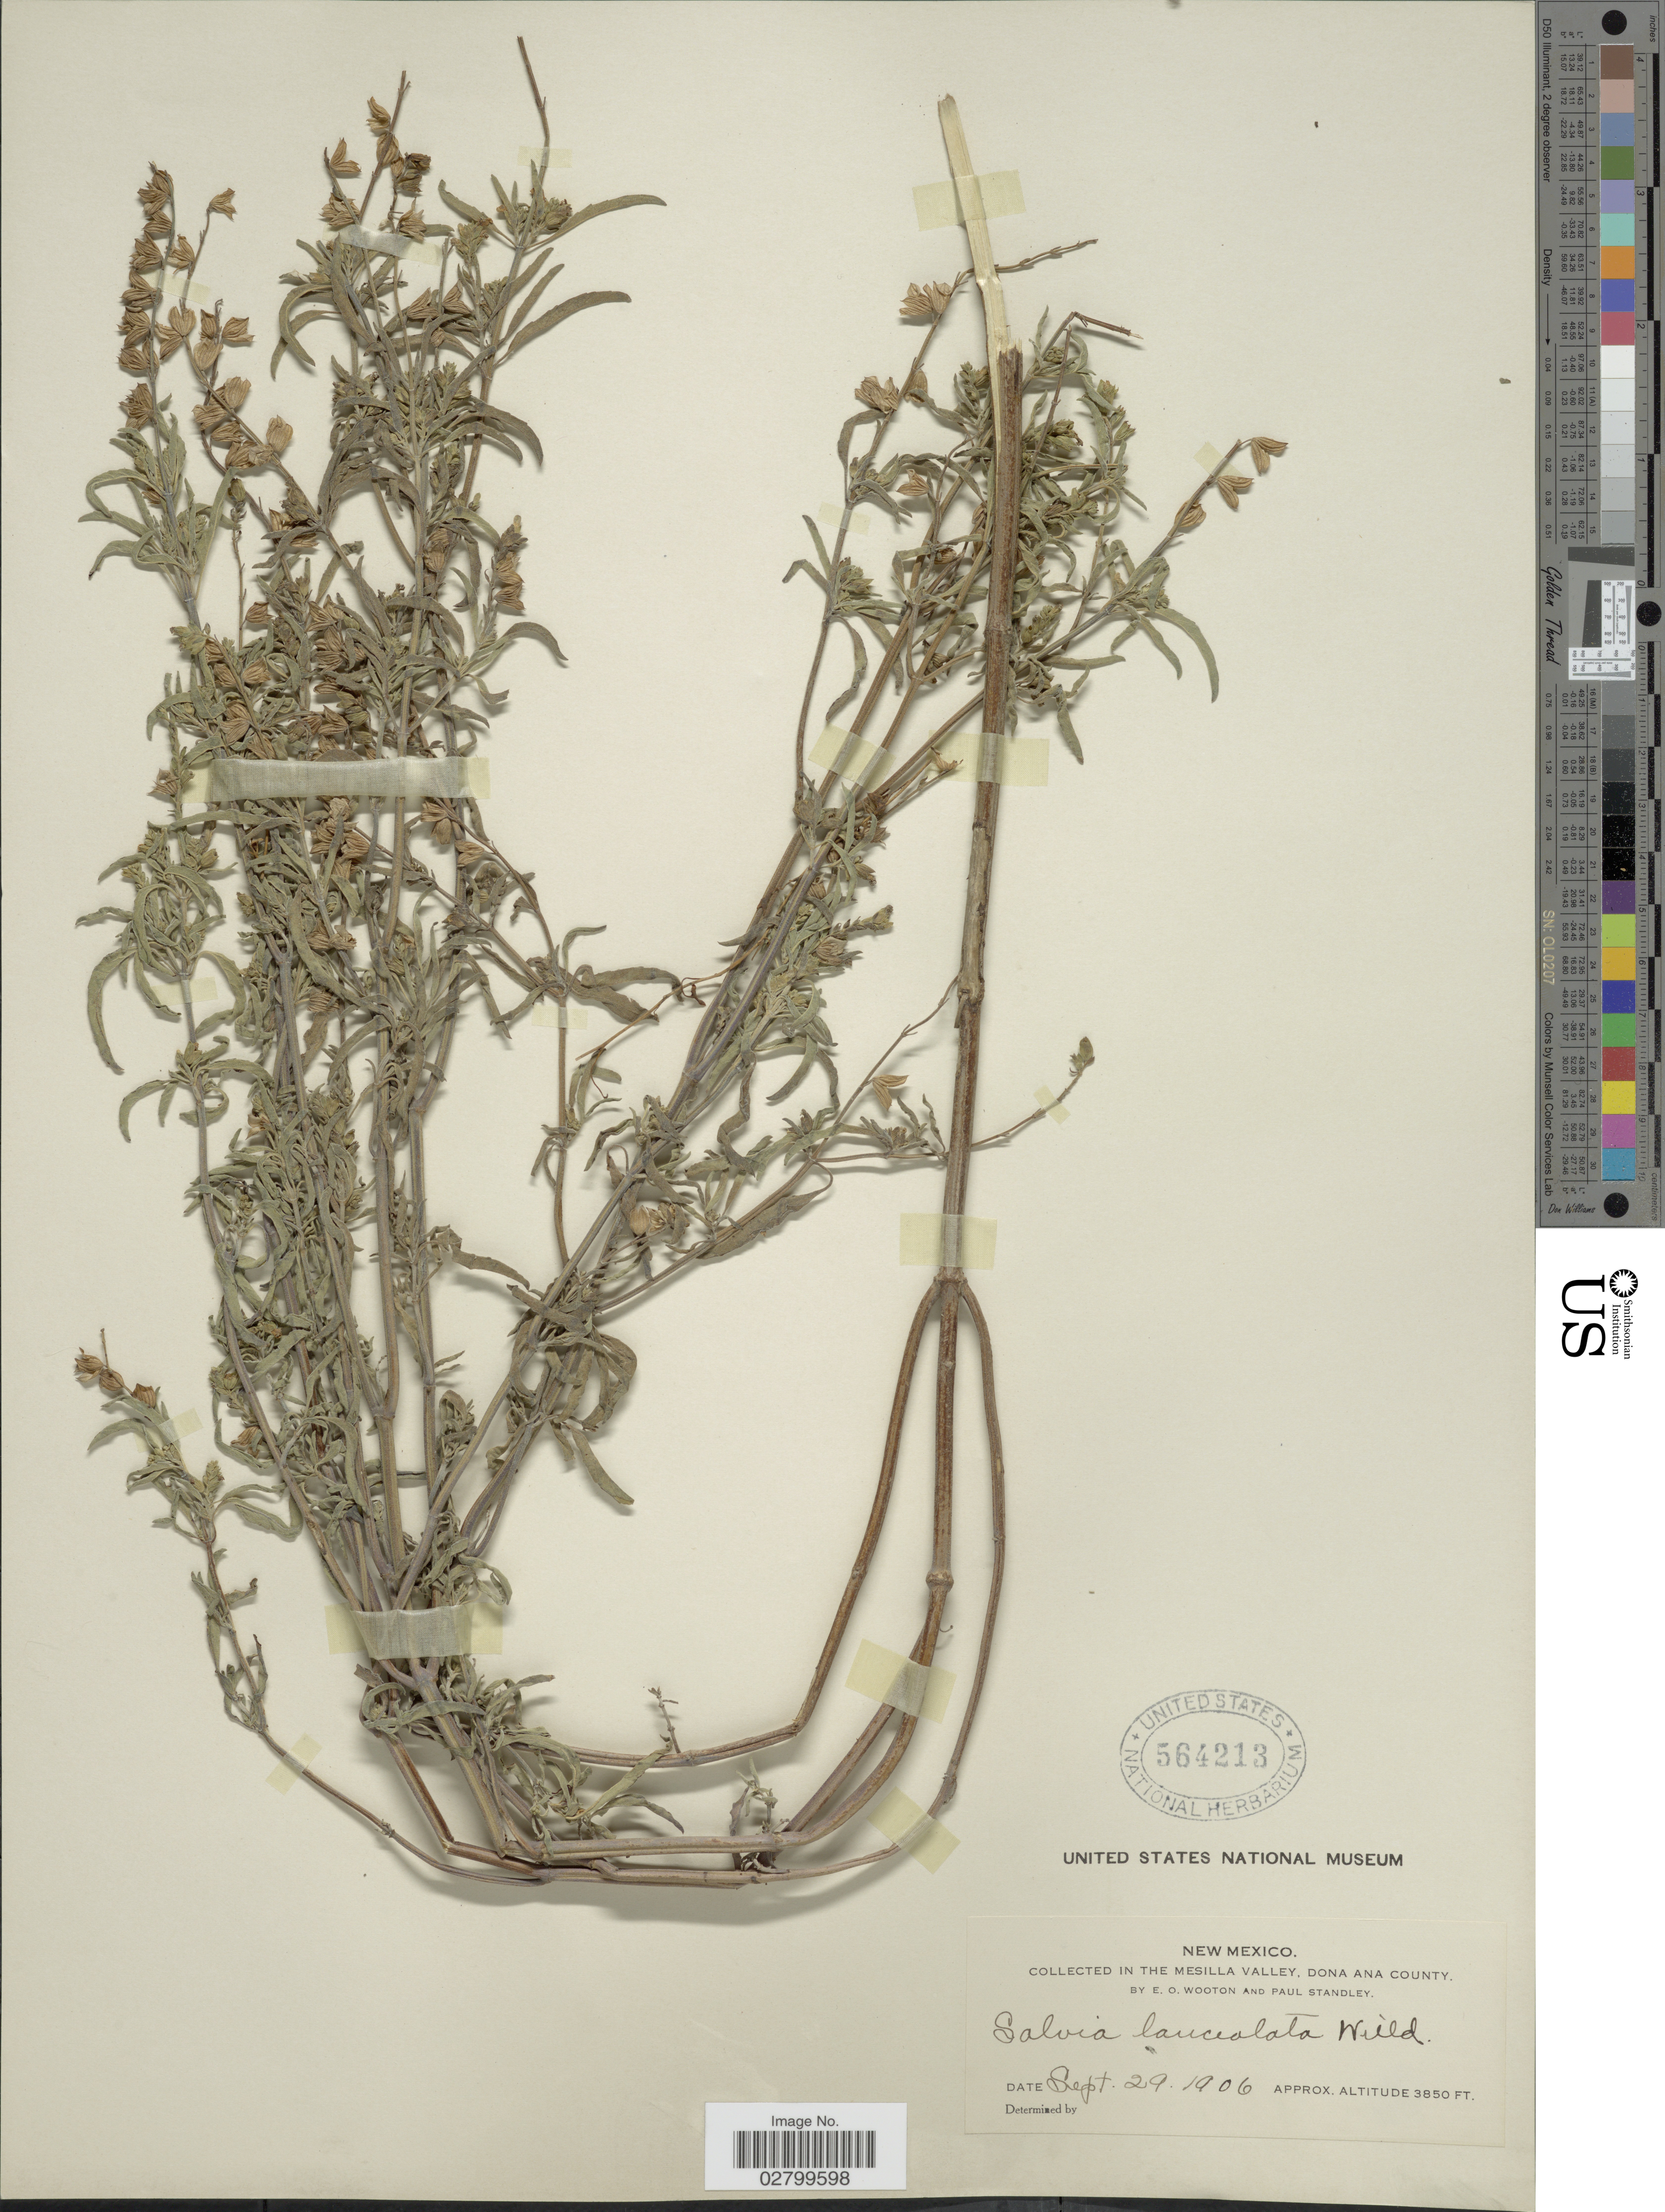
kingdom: Plantae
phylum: Tracheophyta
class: Magnoliopsida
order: Lamiales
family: Lamiaceae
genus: Salvia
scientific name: Salvia lanceolata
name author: Brouss.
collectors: E. O. Wooton & P. C. Standley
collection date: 1906-09-29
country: United States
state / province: New Mexico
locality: In the Mesilla Valley, Dona Ana County.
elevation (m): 1173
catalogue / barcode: US 564213